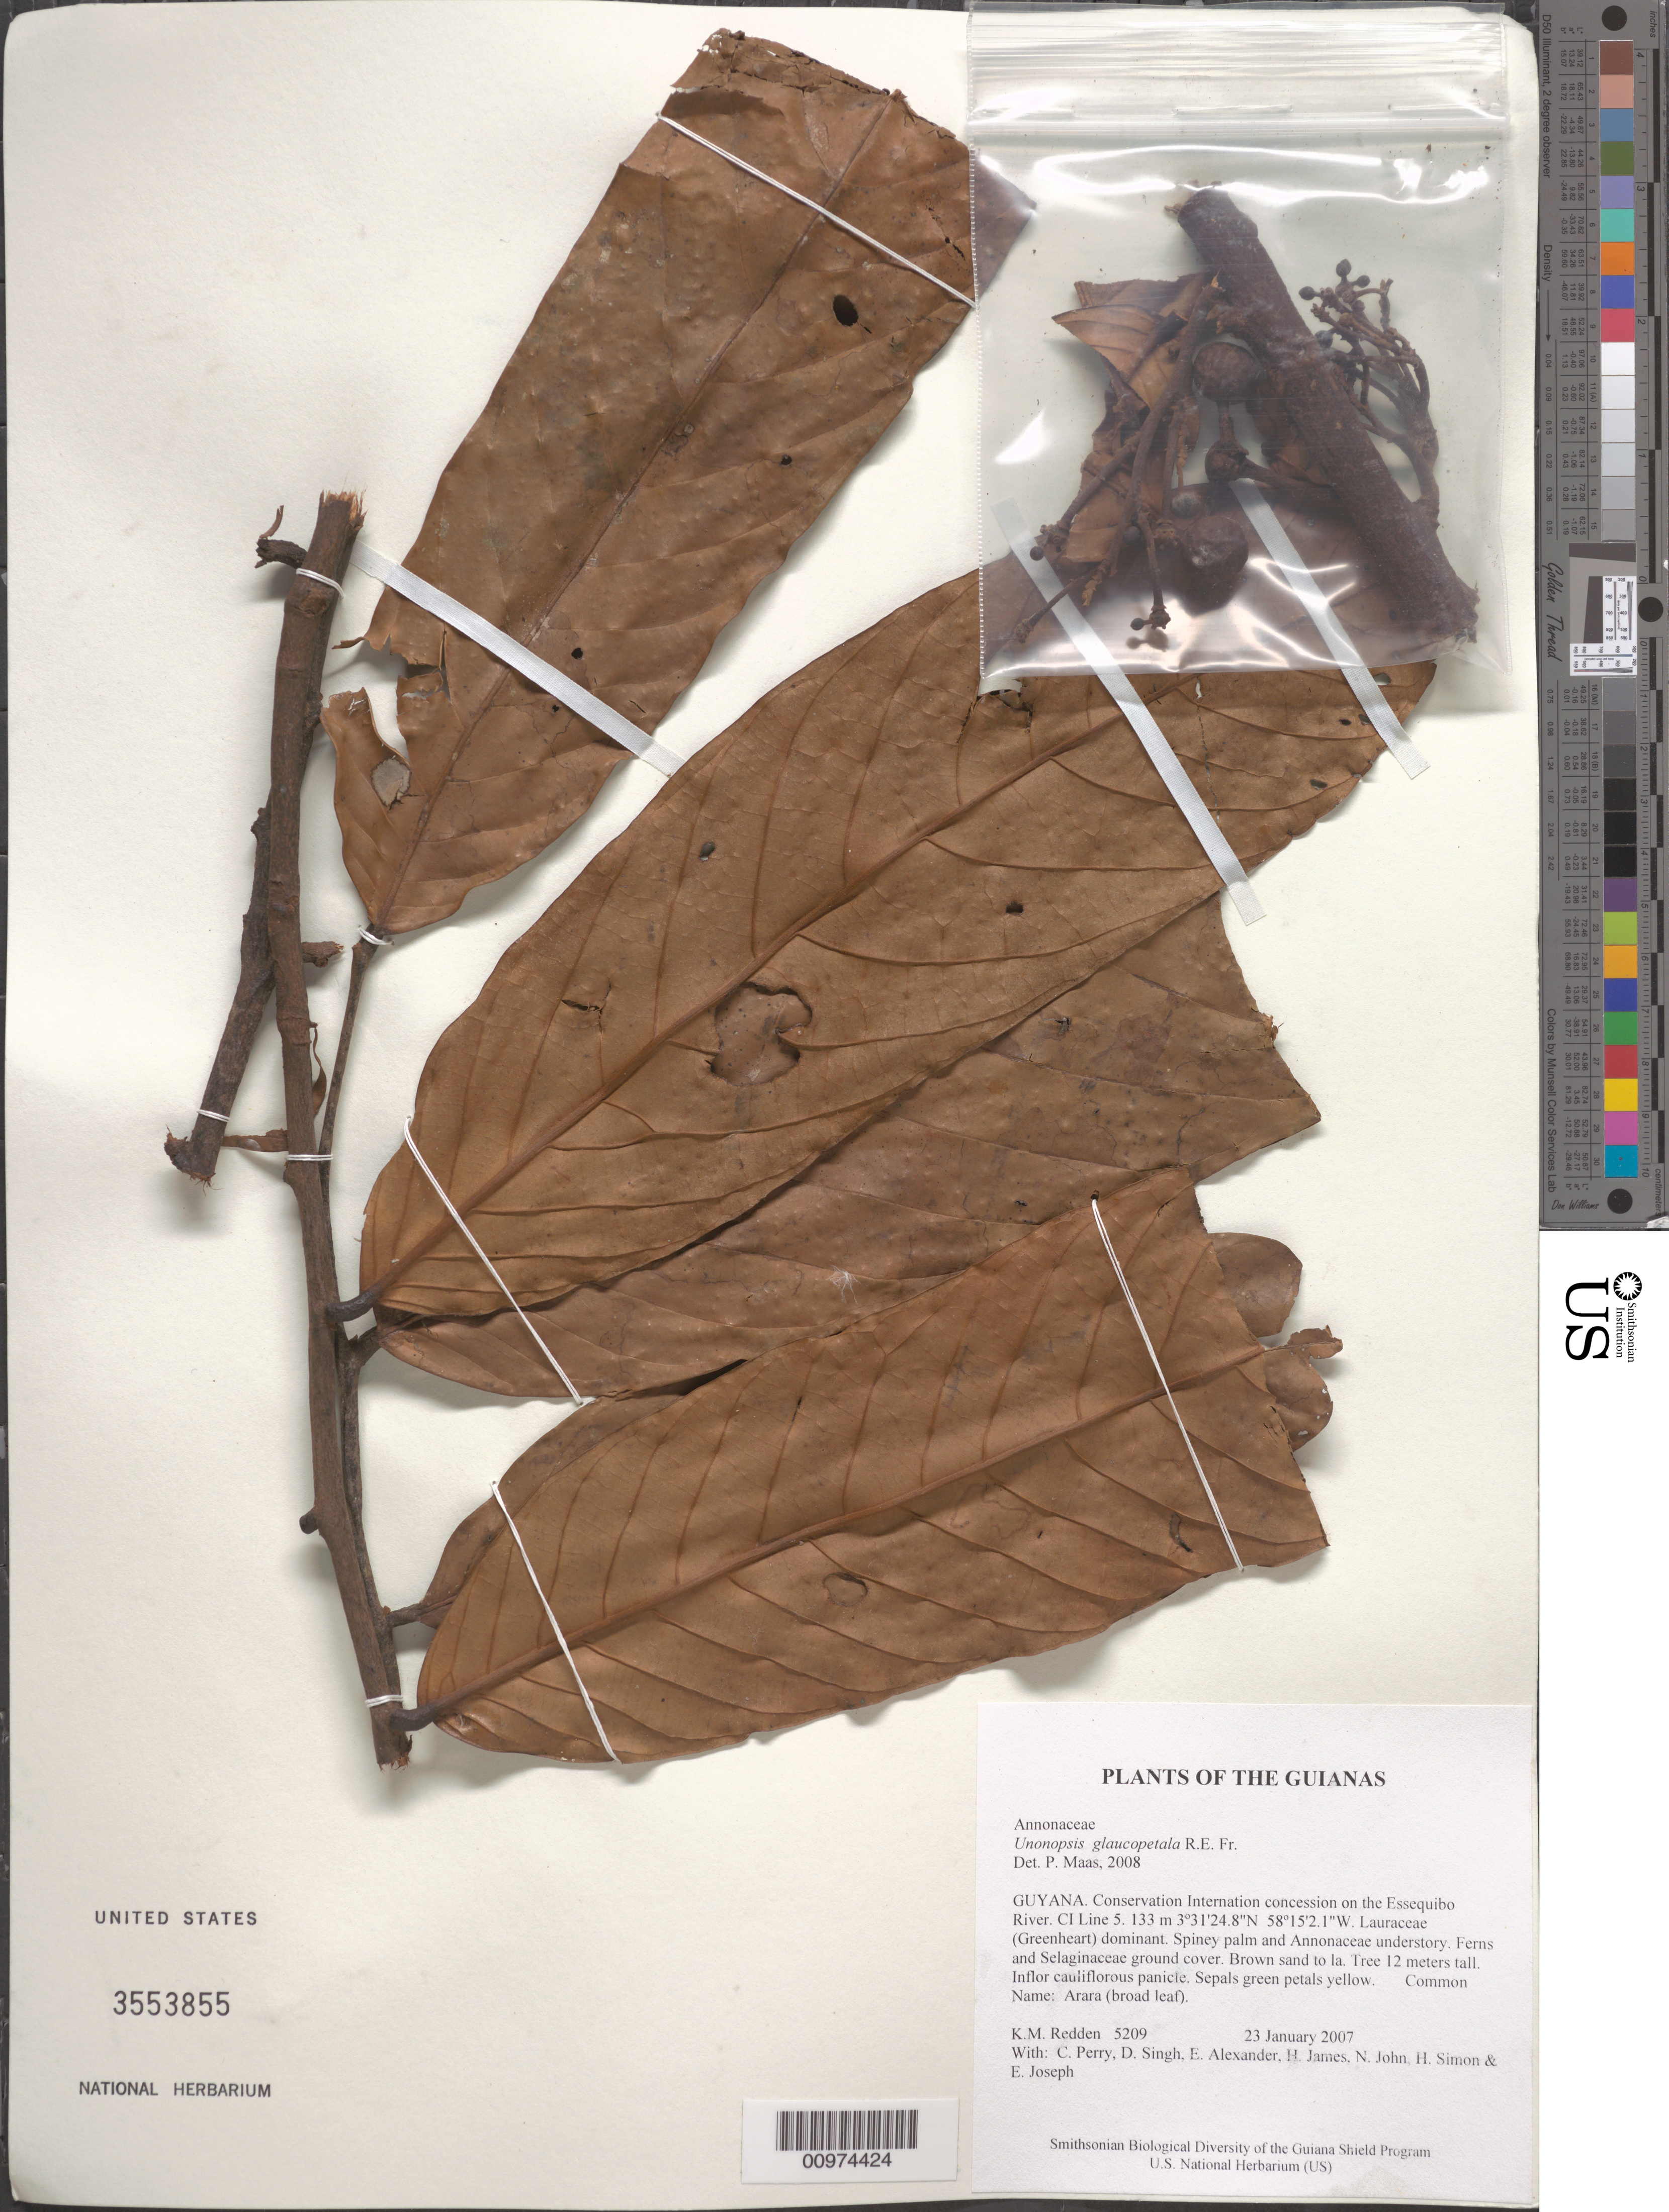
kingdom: Plantae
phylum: Tracheophyta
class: Magnoliopsida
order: Magnoliales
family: Annonaceae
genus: Unonopsis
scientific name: Unonopsis glaucopetala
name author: R.E. Fr.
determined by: Maas, Paul J. M.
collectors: K. M. Redden, C. Perry, D. Singh, E. Alexander, H. James, N. John, H. Simon & E. Joseph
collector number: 5209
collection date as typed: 23 January 2007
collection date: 2007-01-23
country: Guyana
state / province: U. Takutu-U. Essequibo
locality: Conservation International concession on the Essequibo River. CI Line 5.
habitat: Lauraceae (Greenheart) dominant. Spiny palm and Annonaceae understory. Ferns and Selaginaceae ground cover. Brown sand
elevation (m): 133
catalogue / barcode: US 3553855